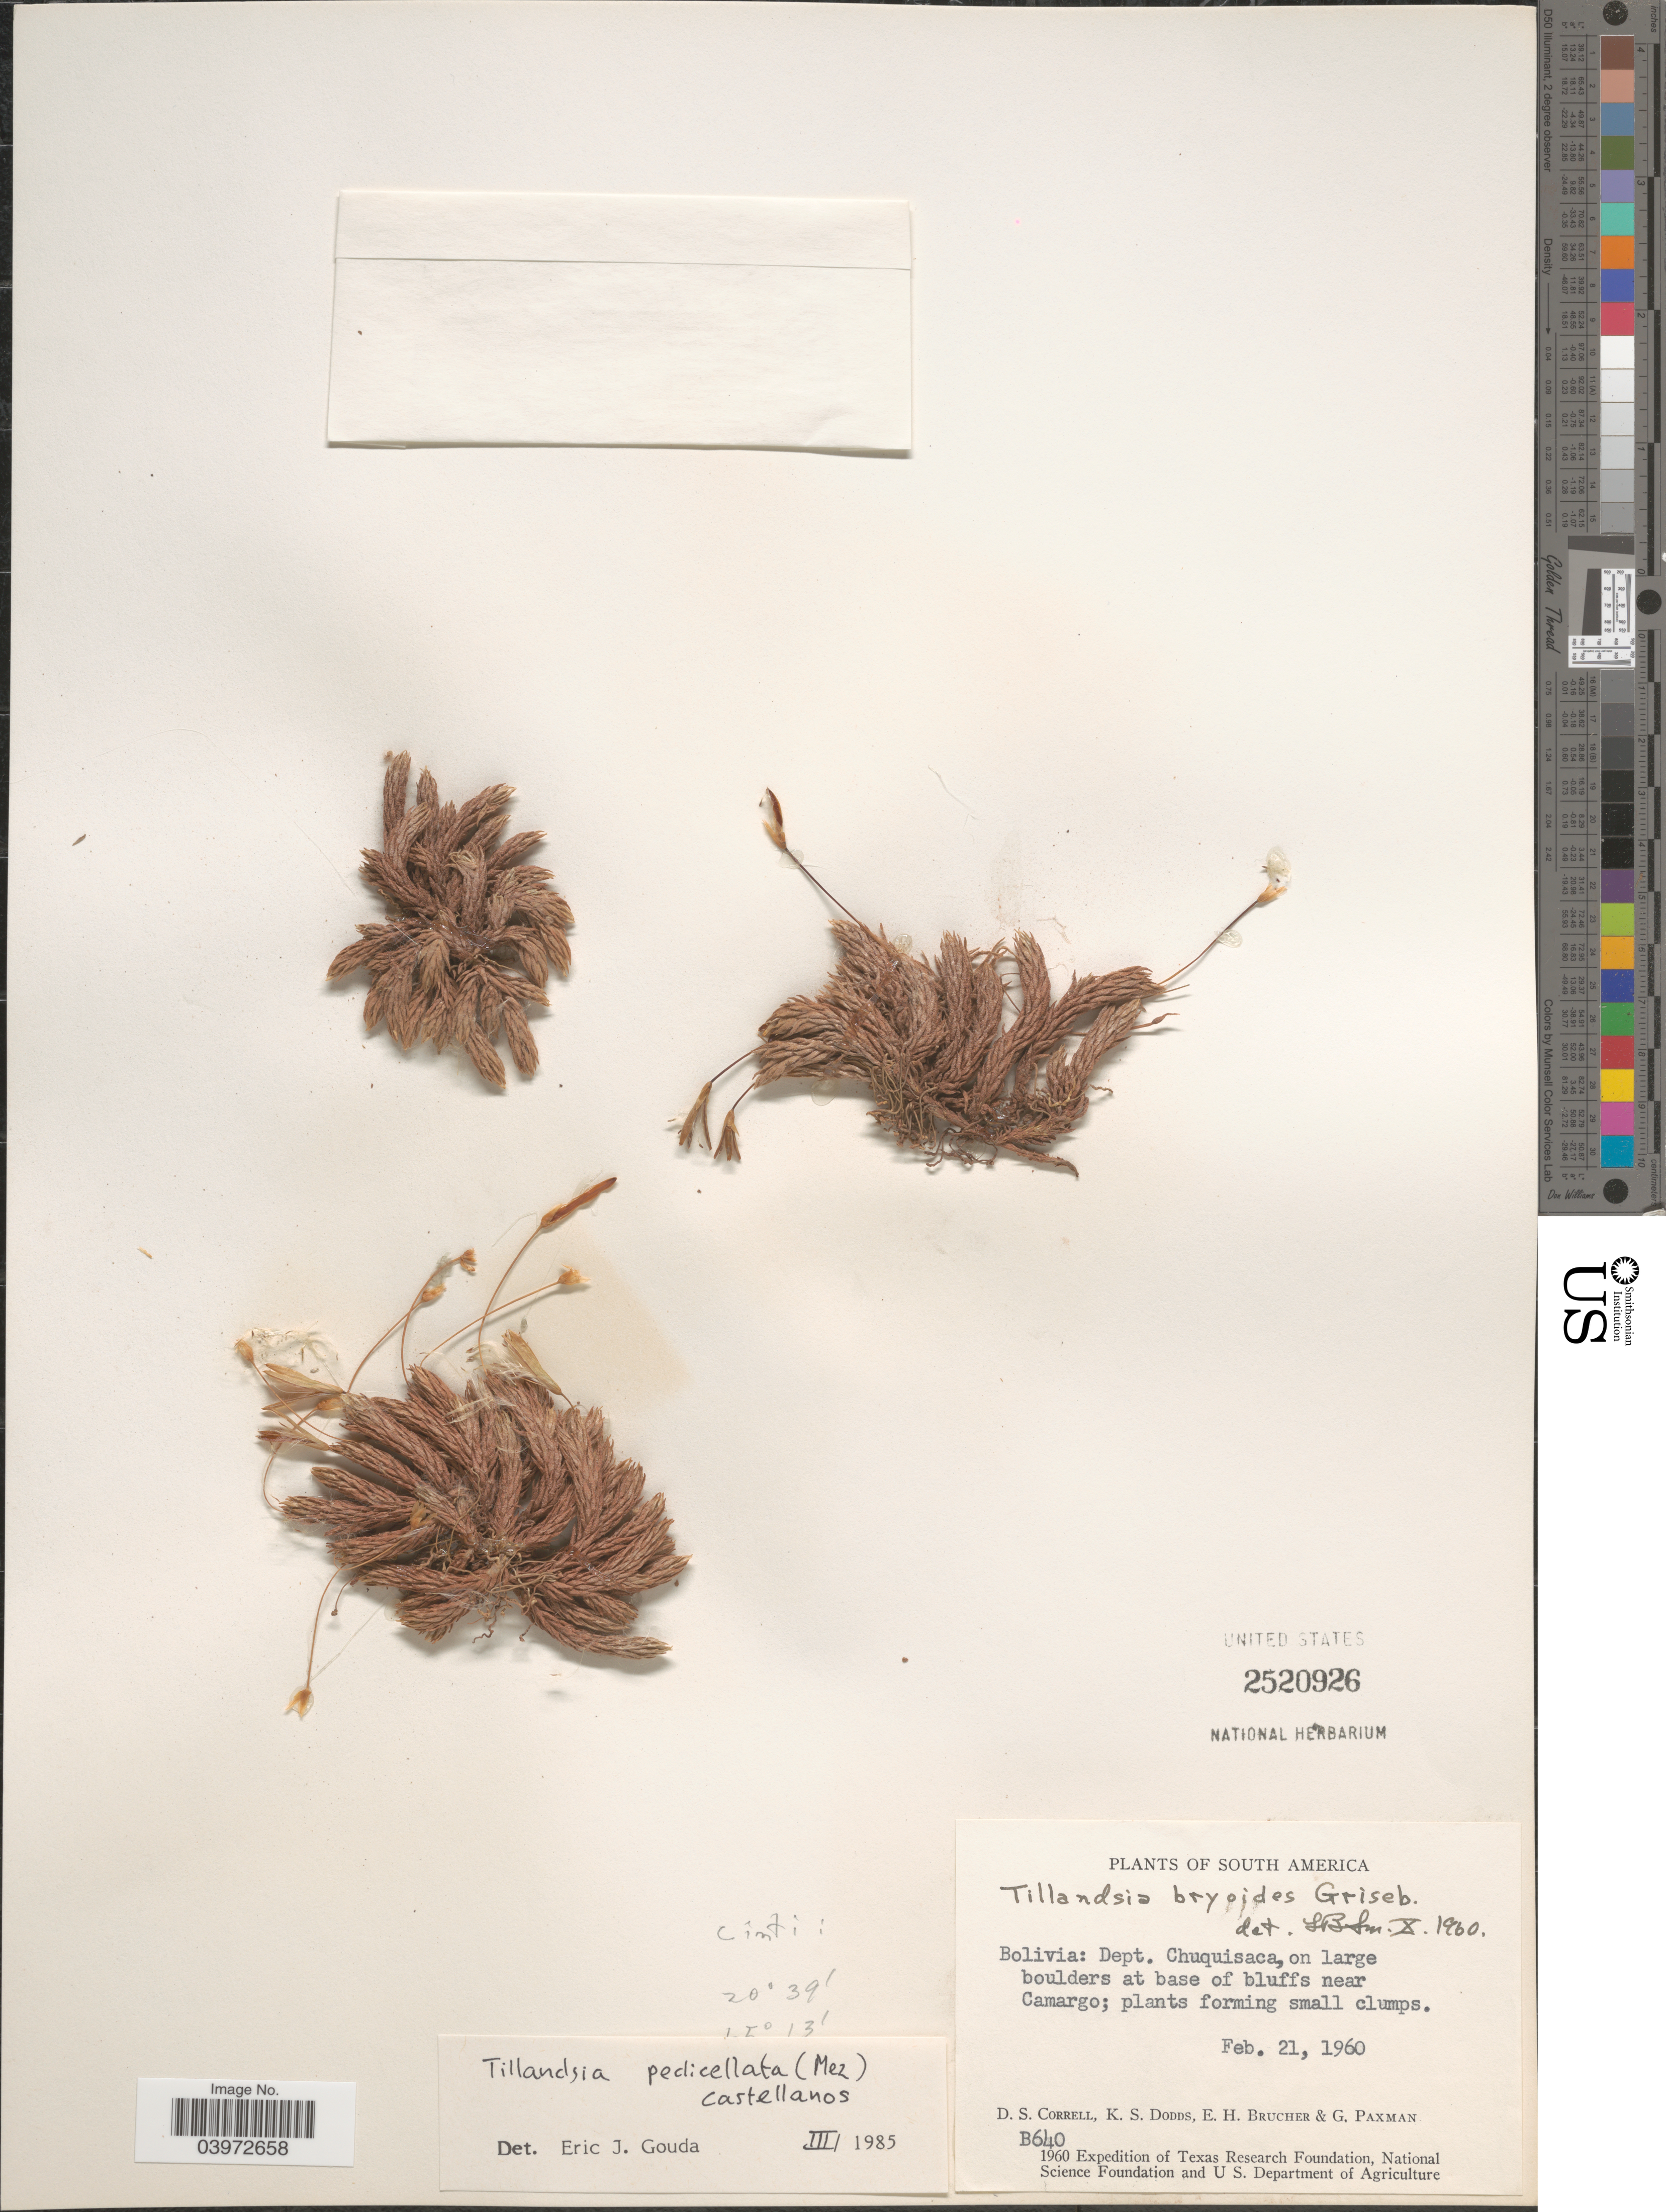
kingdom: Plantae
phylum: Tracheophyta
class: Liliopsida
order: Poales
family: Bromeliaceae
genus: Tillandsia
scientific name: Tillandsia bryoides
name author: Griseb. ex Baker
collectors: D. S. Correll, K. Dodds, E. Brucher & G. Paxman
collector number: B640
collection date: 1960-02-21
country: Bolivia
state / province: Chuquisaca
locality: Dept. Chuquisaca, on large boulders at base of bluffs near Camargo. Cinti.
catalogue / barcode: US 2520926